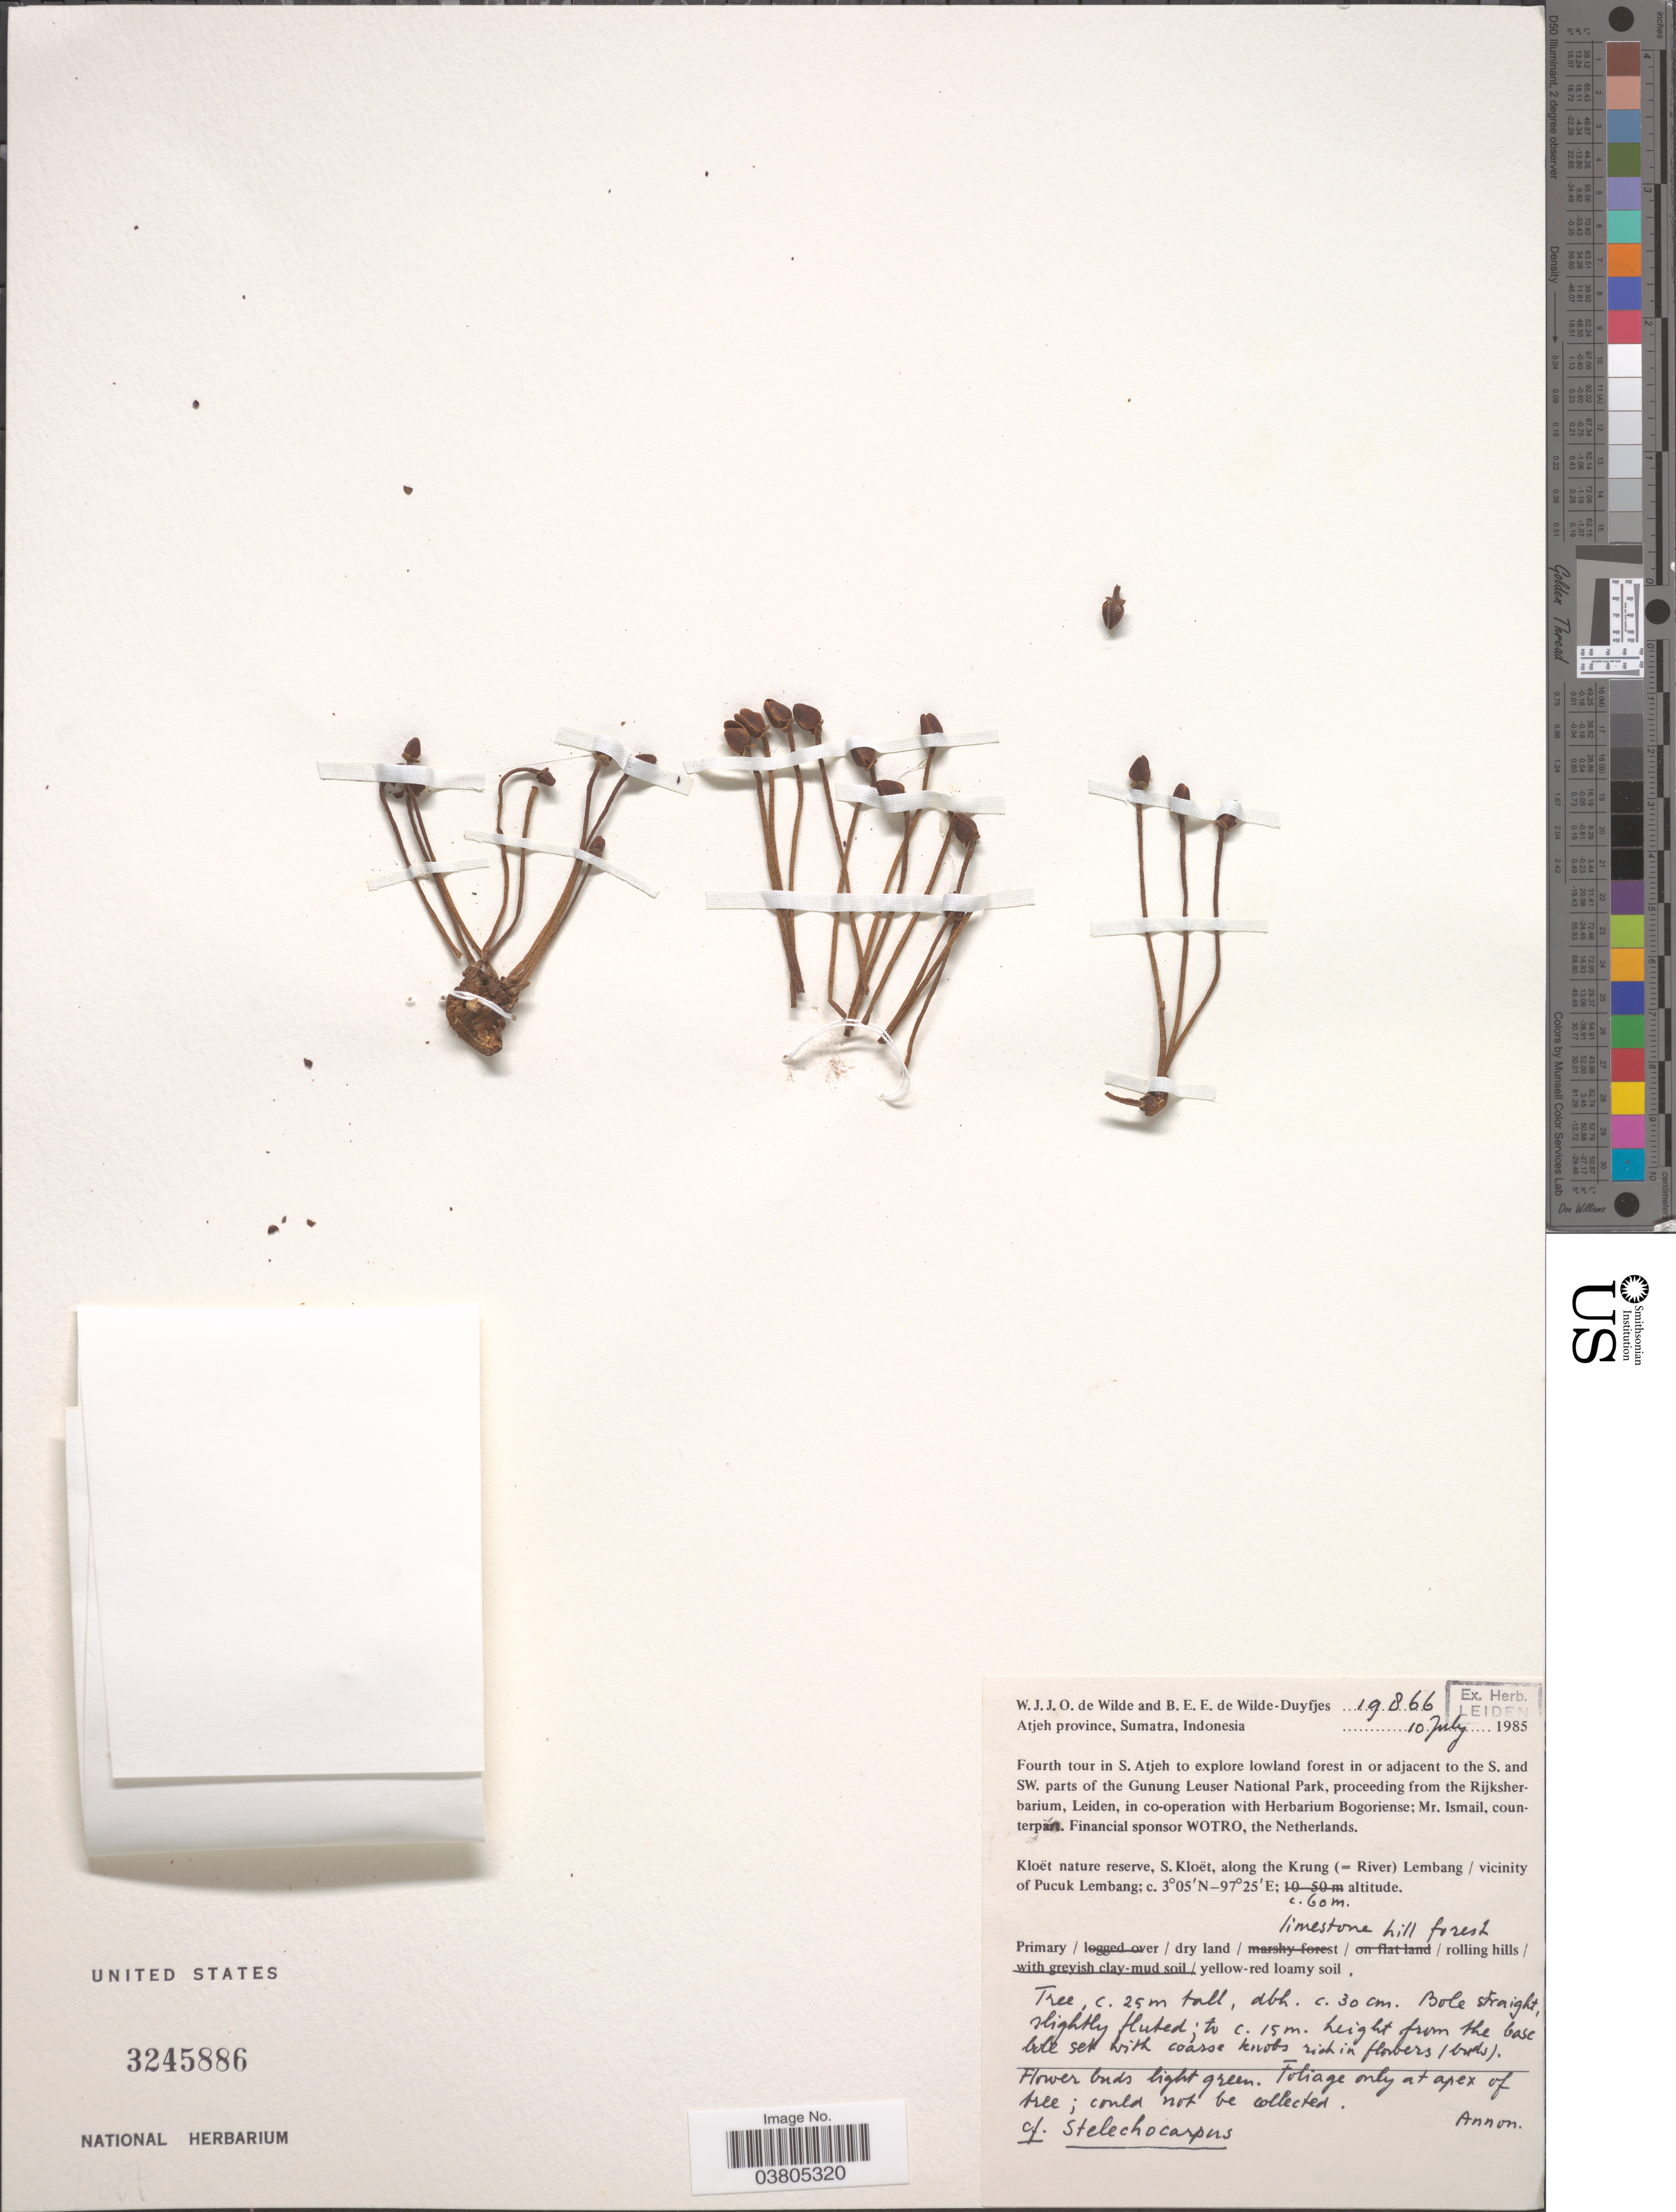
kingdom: Plantae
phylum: Tracheophyta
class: Magnoliopsida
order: Magnoliales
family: Annonaceae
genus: Stelechocarpus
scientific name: Stelechocarpus sp.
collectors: W. J. de Wilde & B. E. de Wilde-Duyfjes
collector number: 19866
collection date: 1985-07-10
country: Indonesia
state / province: Sumatra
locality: Atjeh Province. Fourth tour in S.Atjeh to explore lowland forest in or adjacent to the S. and SW. parts of the Gunung Leuser National Park. Kloët nature reserve, S. Kloët, along the Krung (=River) Lembang/vicinity of Pucuk Lembang.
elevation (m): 60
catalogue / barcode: US 3245886